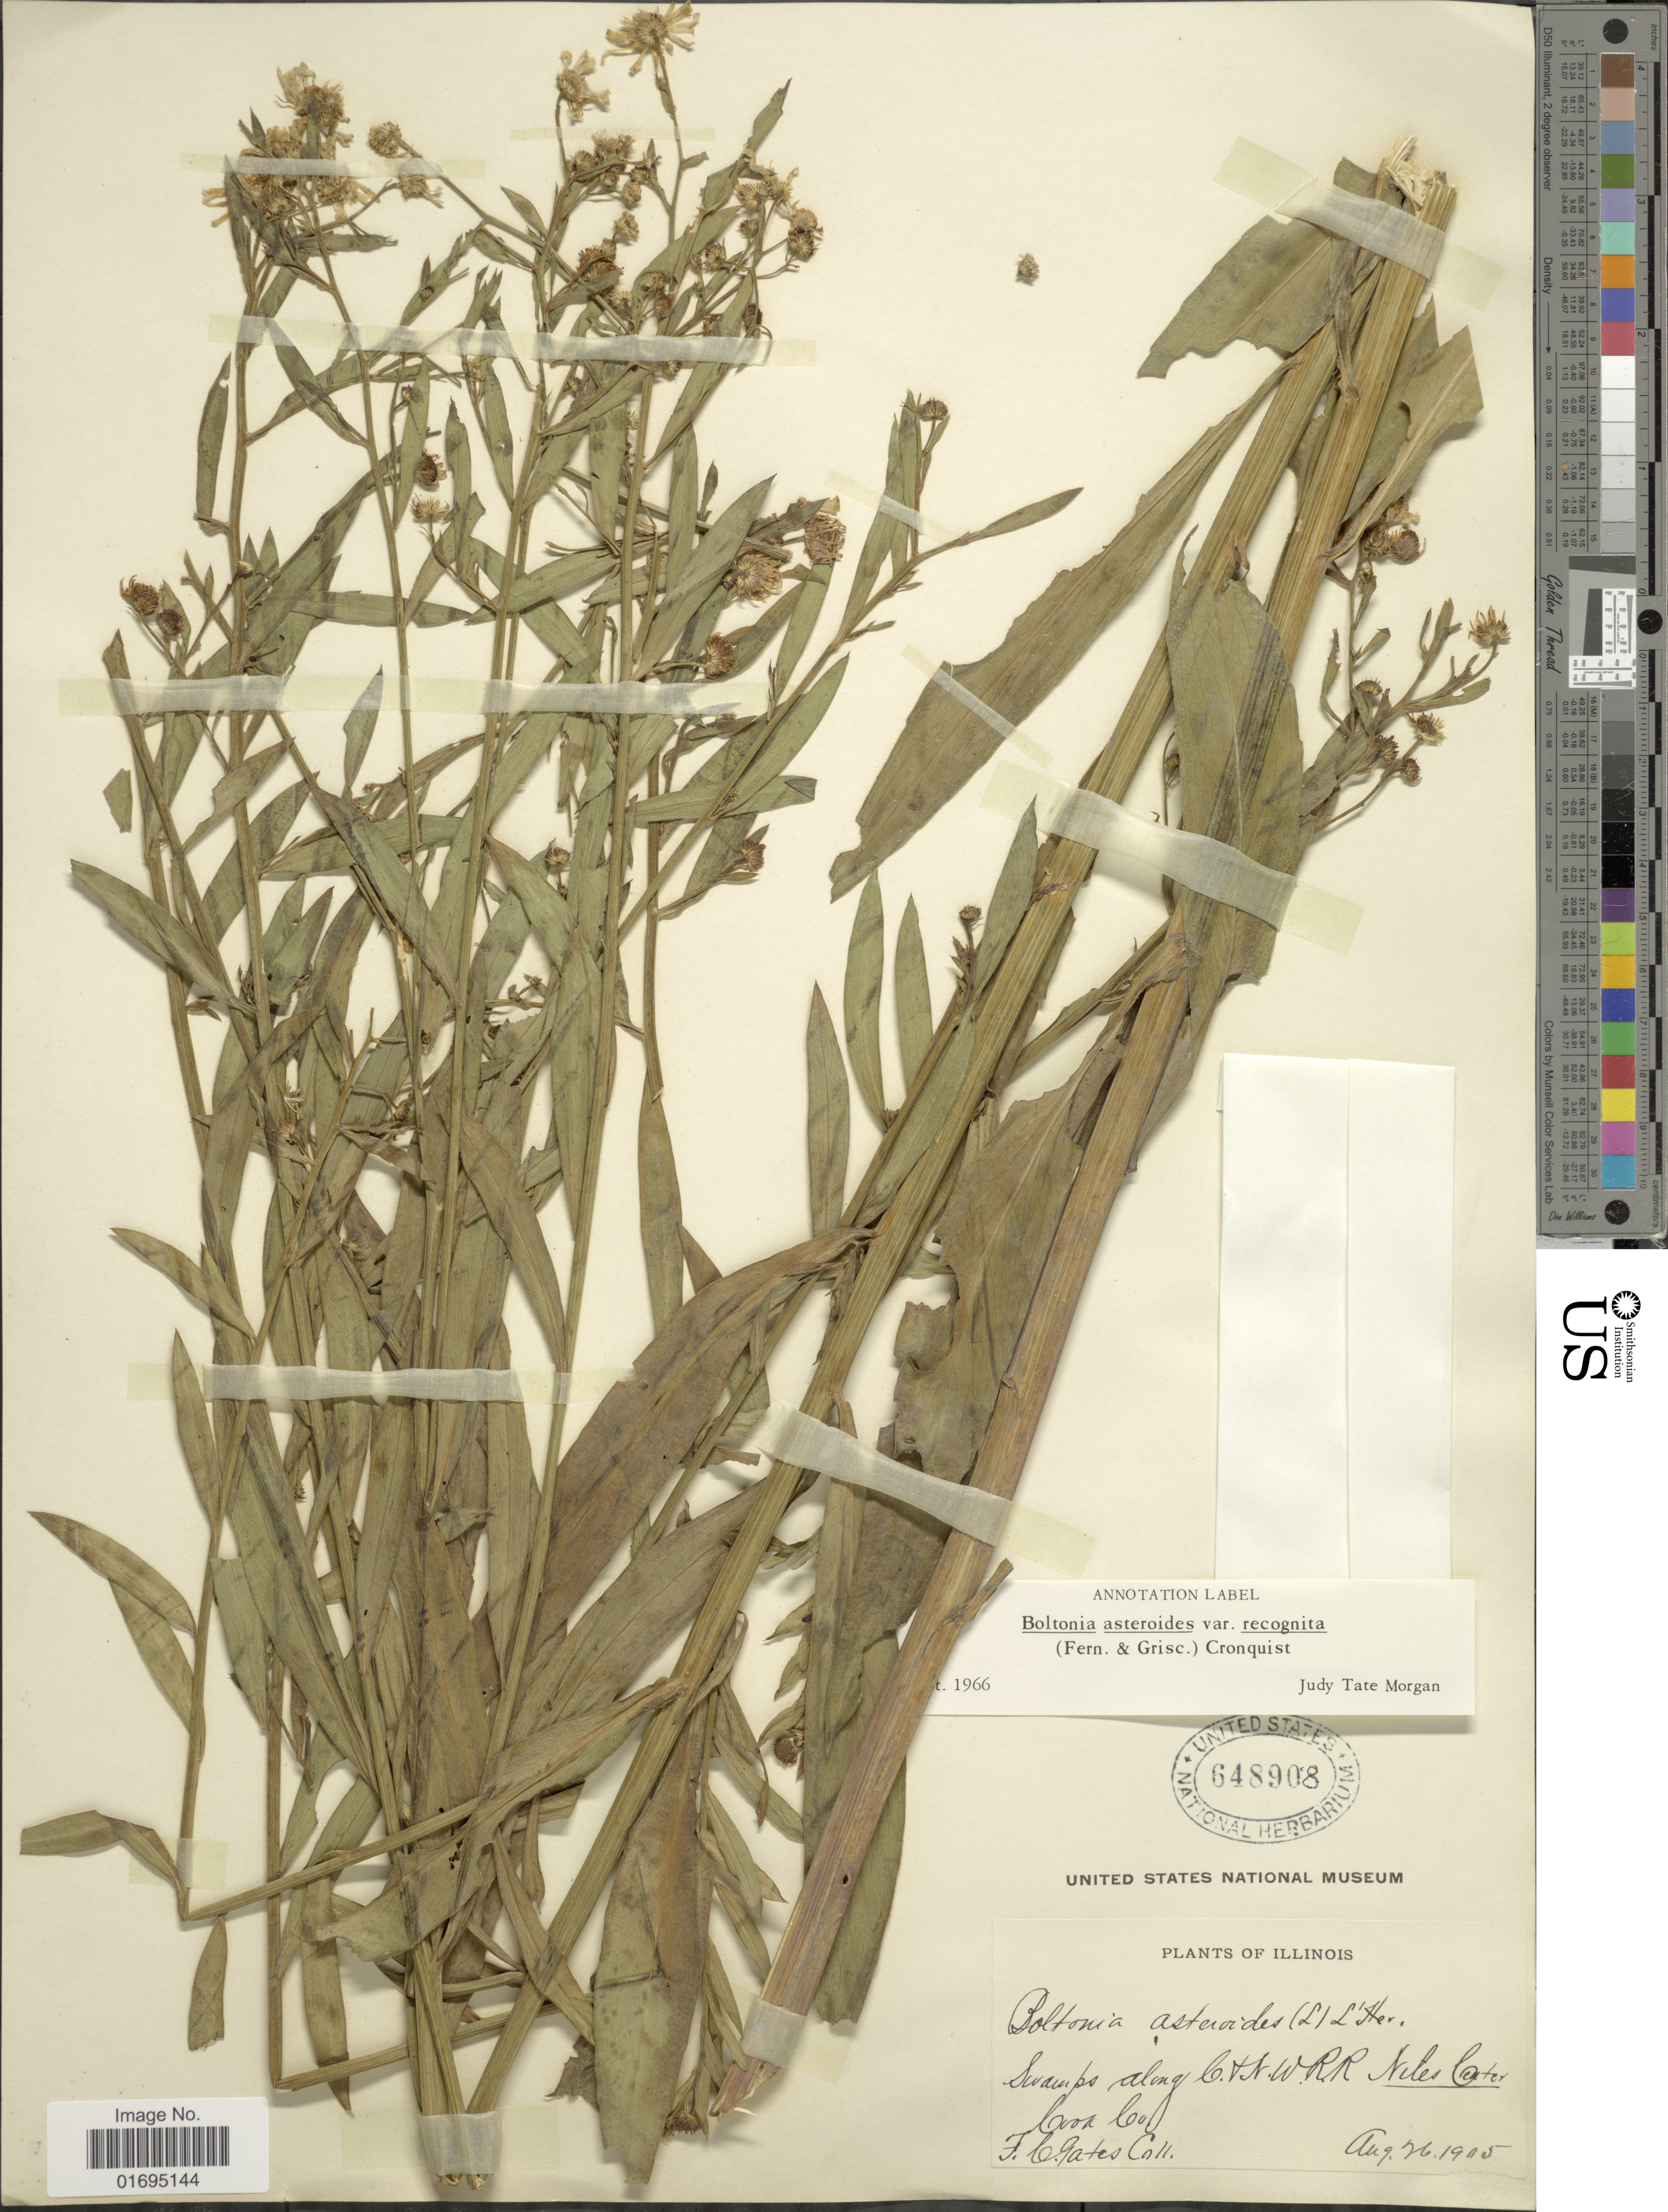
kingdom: Plantae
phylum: Tracheophyta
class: Magnoliopsida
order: Asterales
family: Asteraceae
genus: Boltonia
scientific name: Boltonia asteroides var. recognita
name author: (Fernald & Griscom) Cronq.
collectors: F. C. Gates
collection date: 1905-08-26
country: United States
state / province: Illinois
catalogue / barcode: US 648908